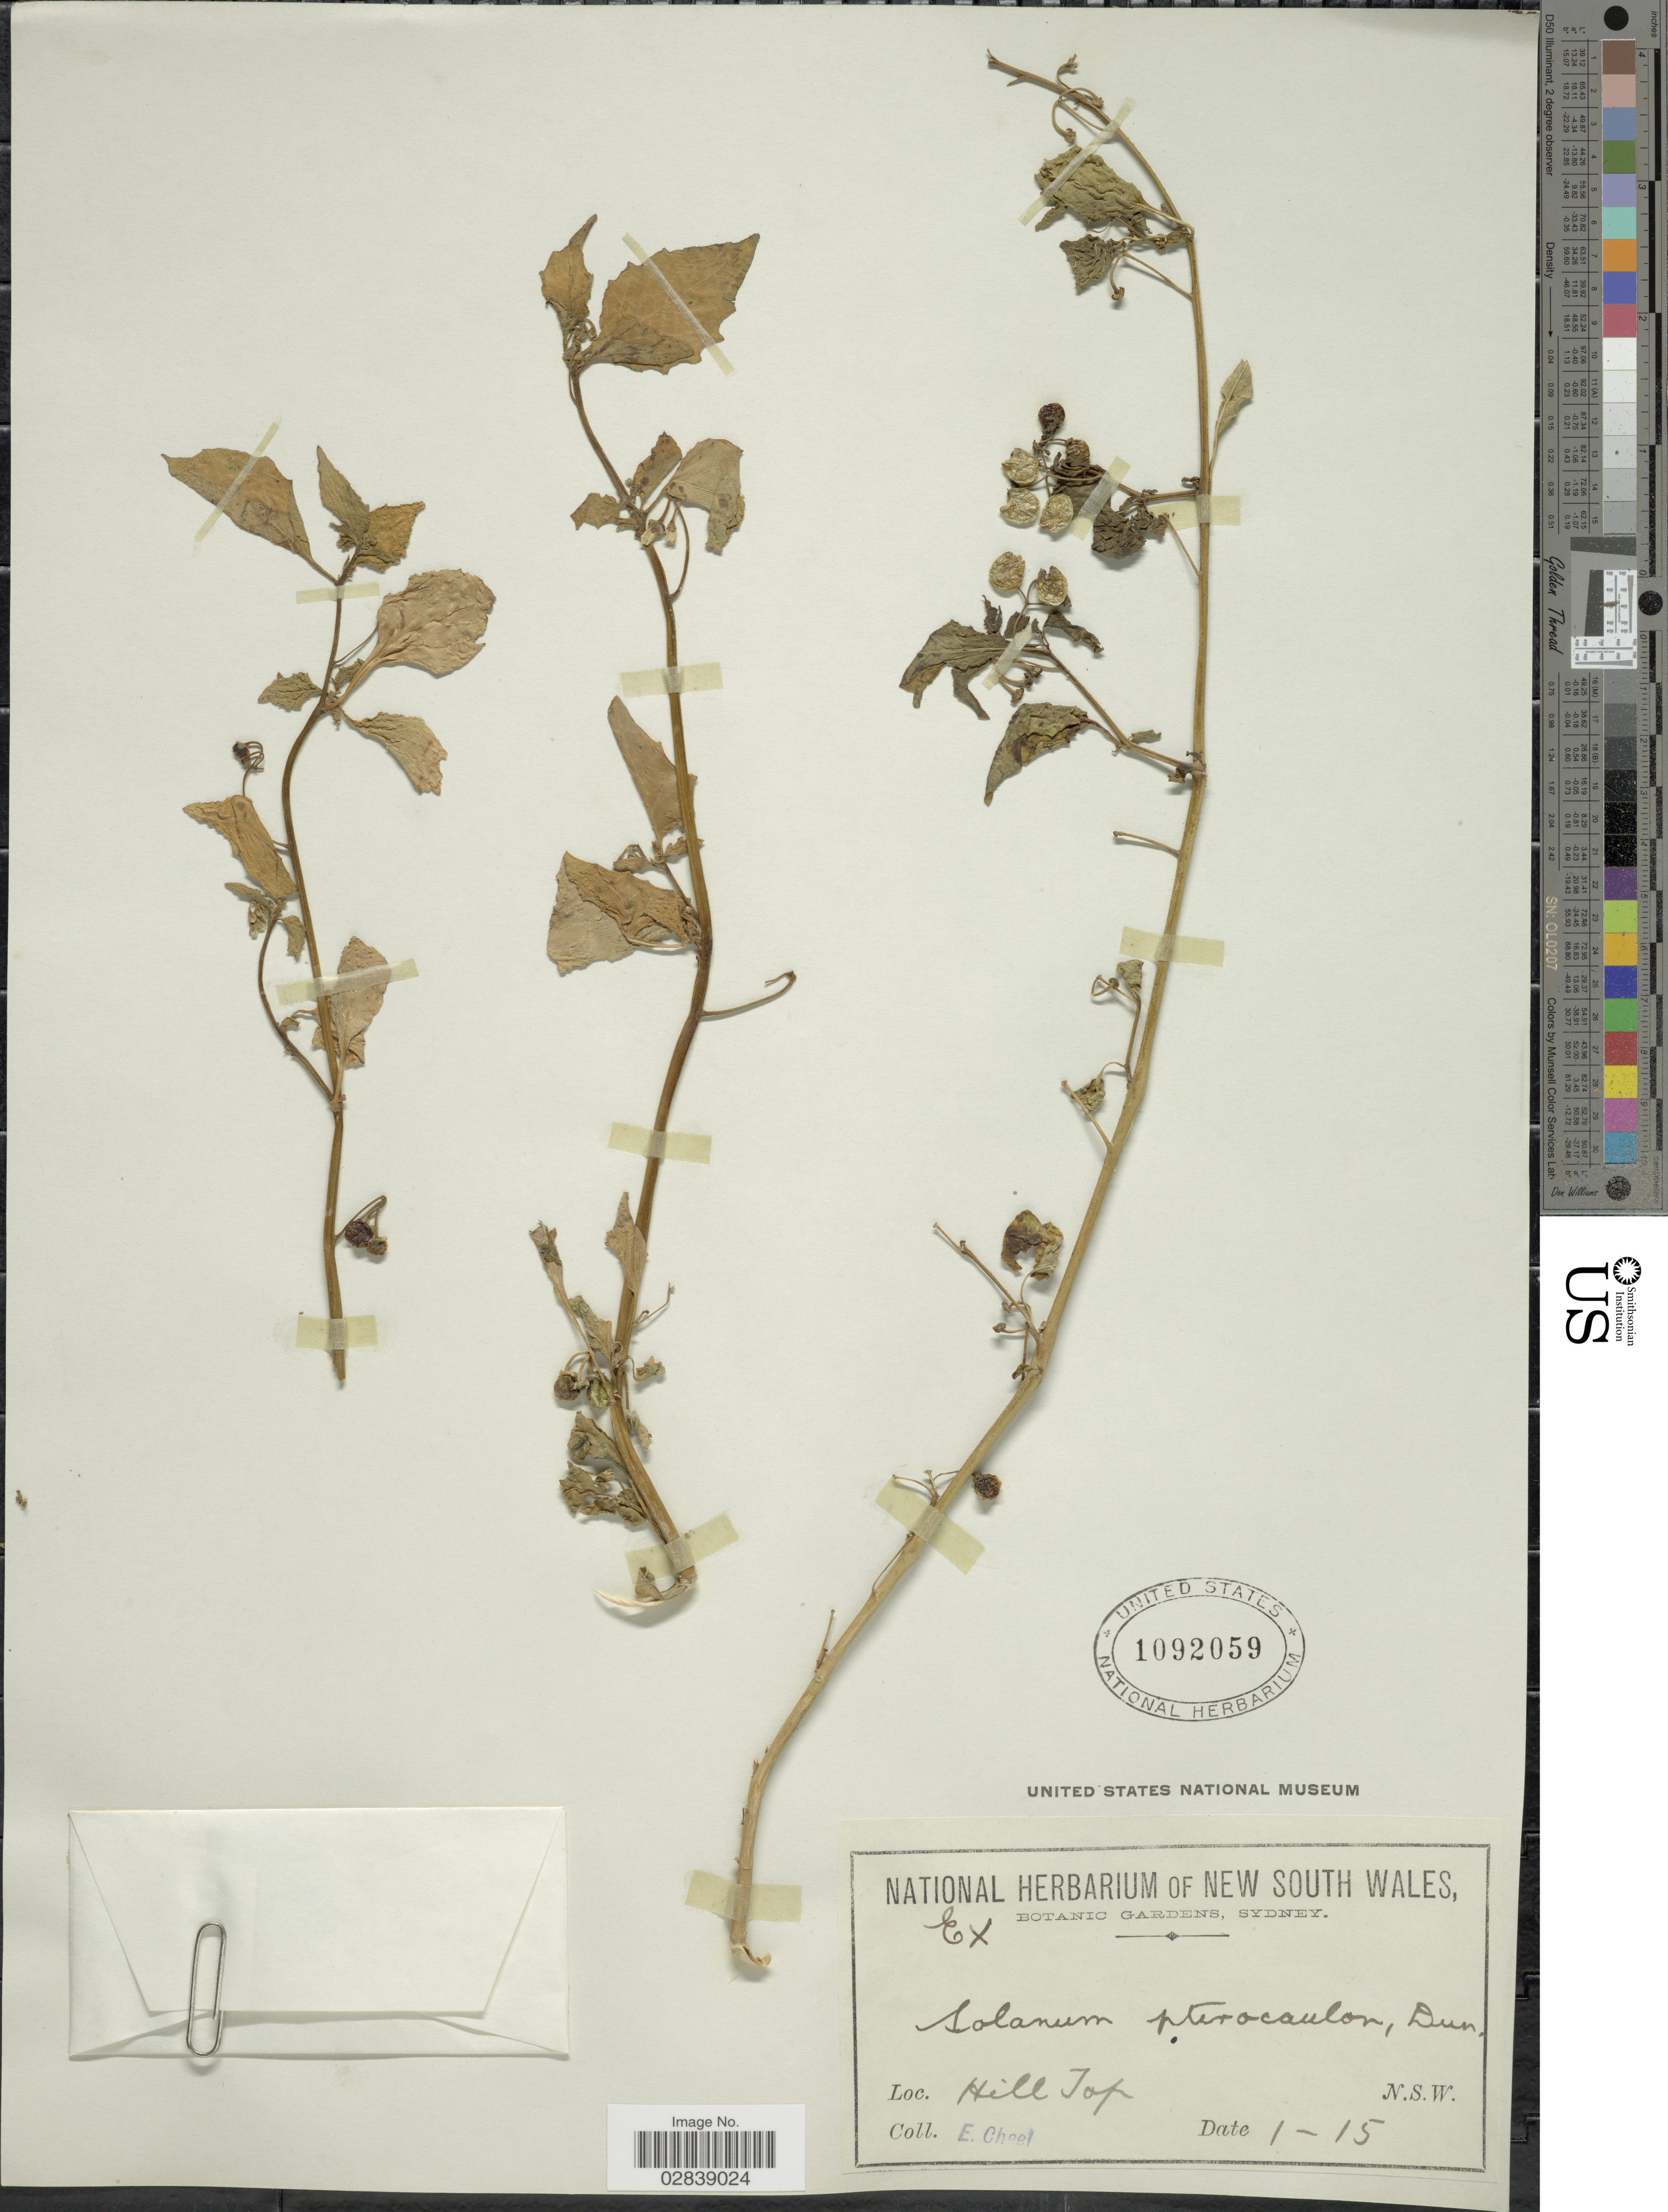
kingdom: Plantae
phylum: Tracheophyta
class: Magnoliopsida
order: Solanales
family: Solanaceae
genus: Solanum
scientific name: Solanum pterocaulon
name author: Dunal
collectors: E. Cheel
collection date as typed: Transcribed d/m/y: /1/15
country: Australia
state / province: New South Wales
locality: Hill Top.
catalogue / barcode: US 1092059